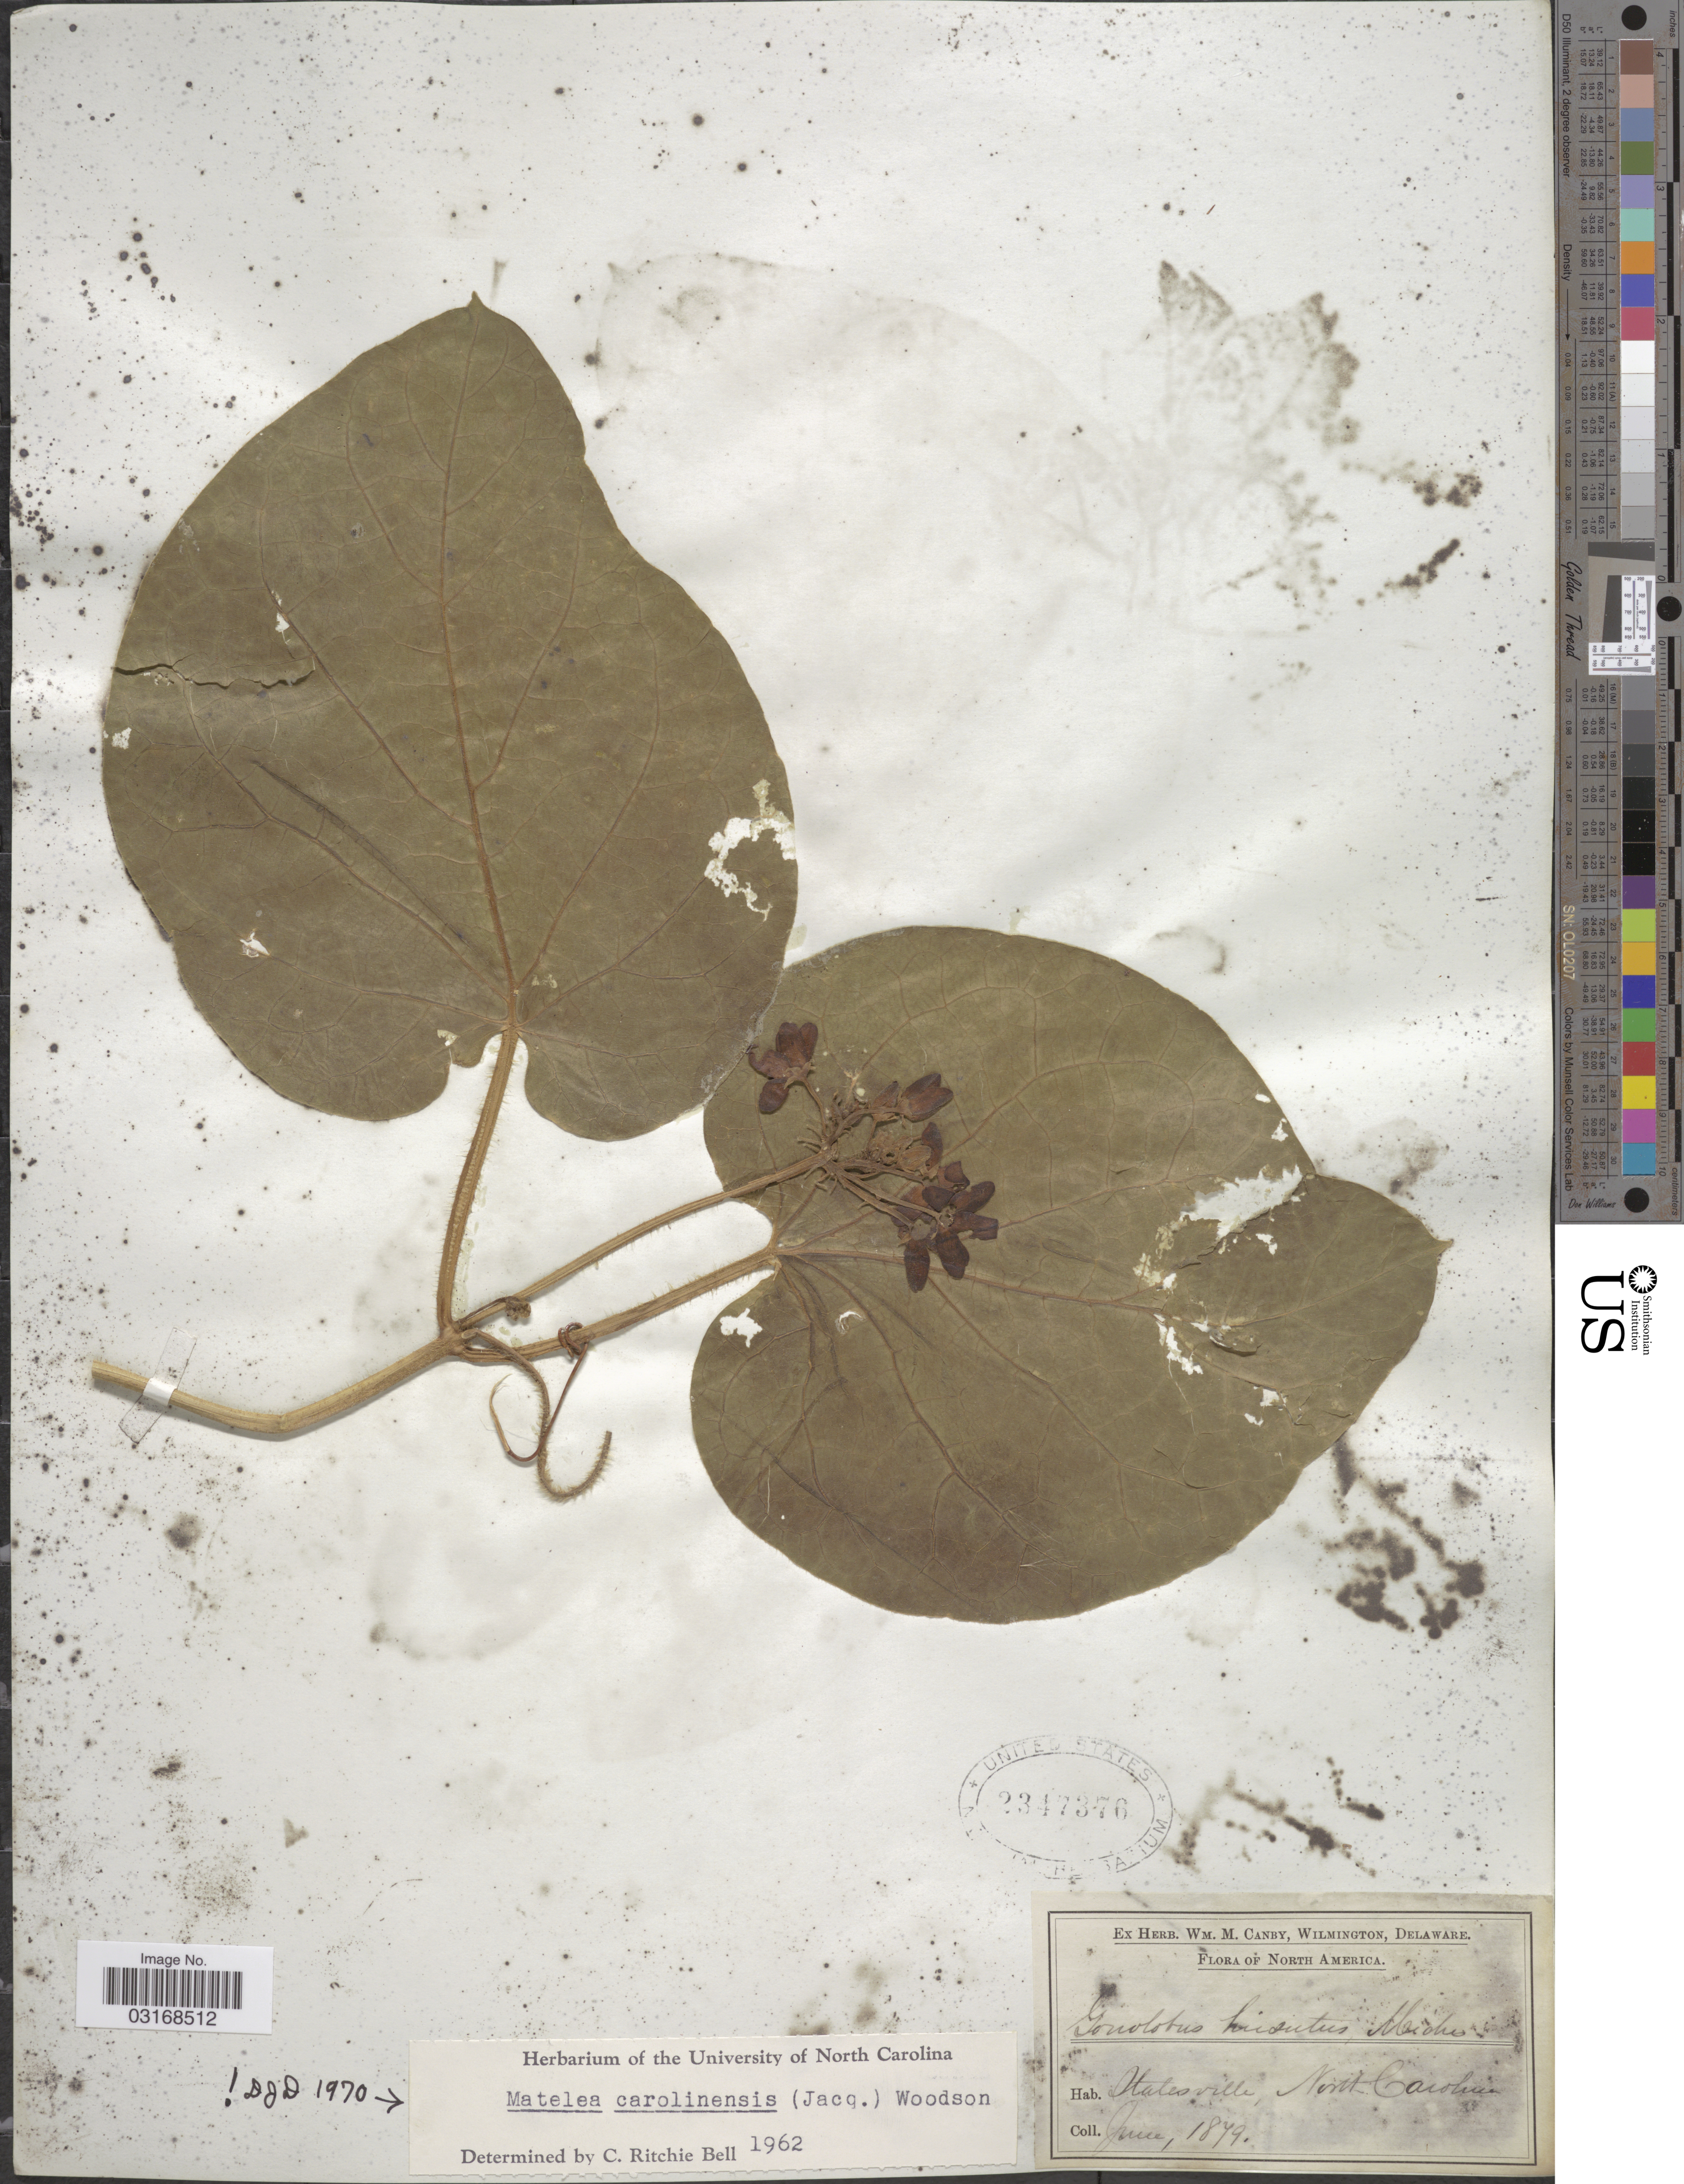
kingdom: Plantae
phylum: Tracheophyta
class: Magnoliopsida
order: Gentianales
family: Apocynaceae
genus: Matelea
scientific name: Matelea carolinensis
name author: (Jacq.) Woodson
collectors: ex herb. W.M. Canby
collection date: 1879-06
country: United States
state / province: North Carolina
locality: Statesville.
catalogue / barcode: US 2347376